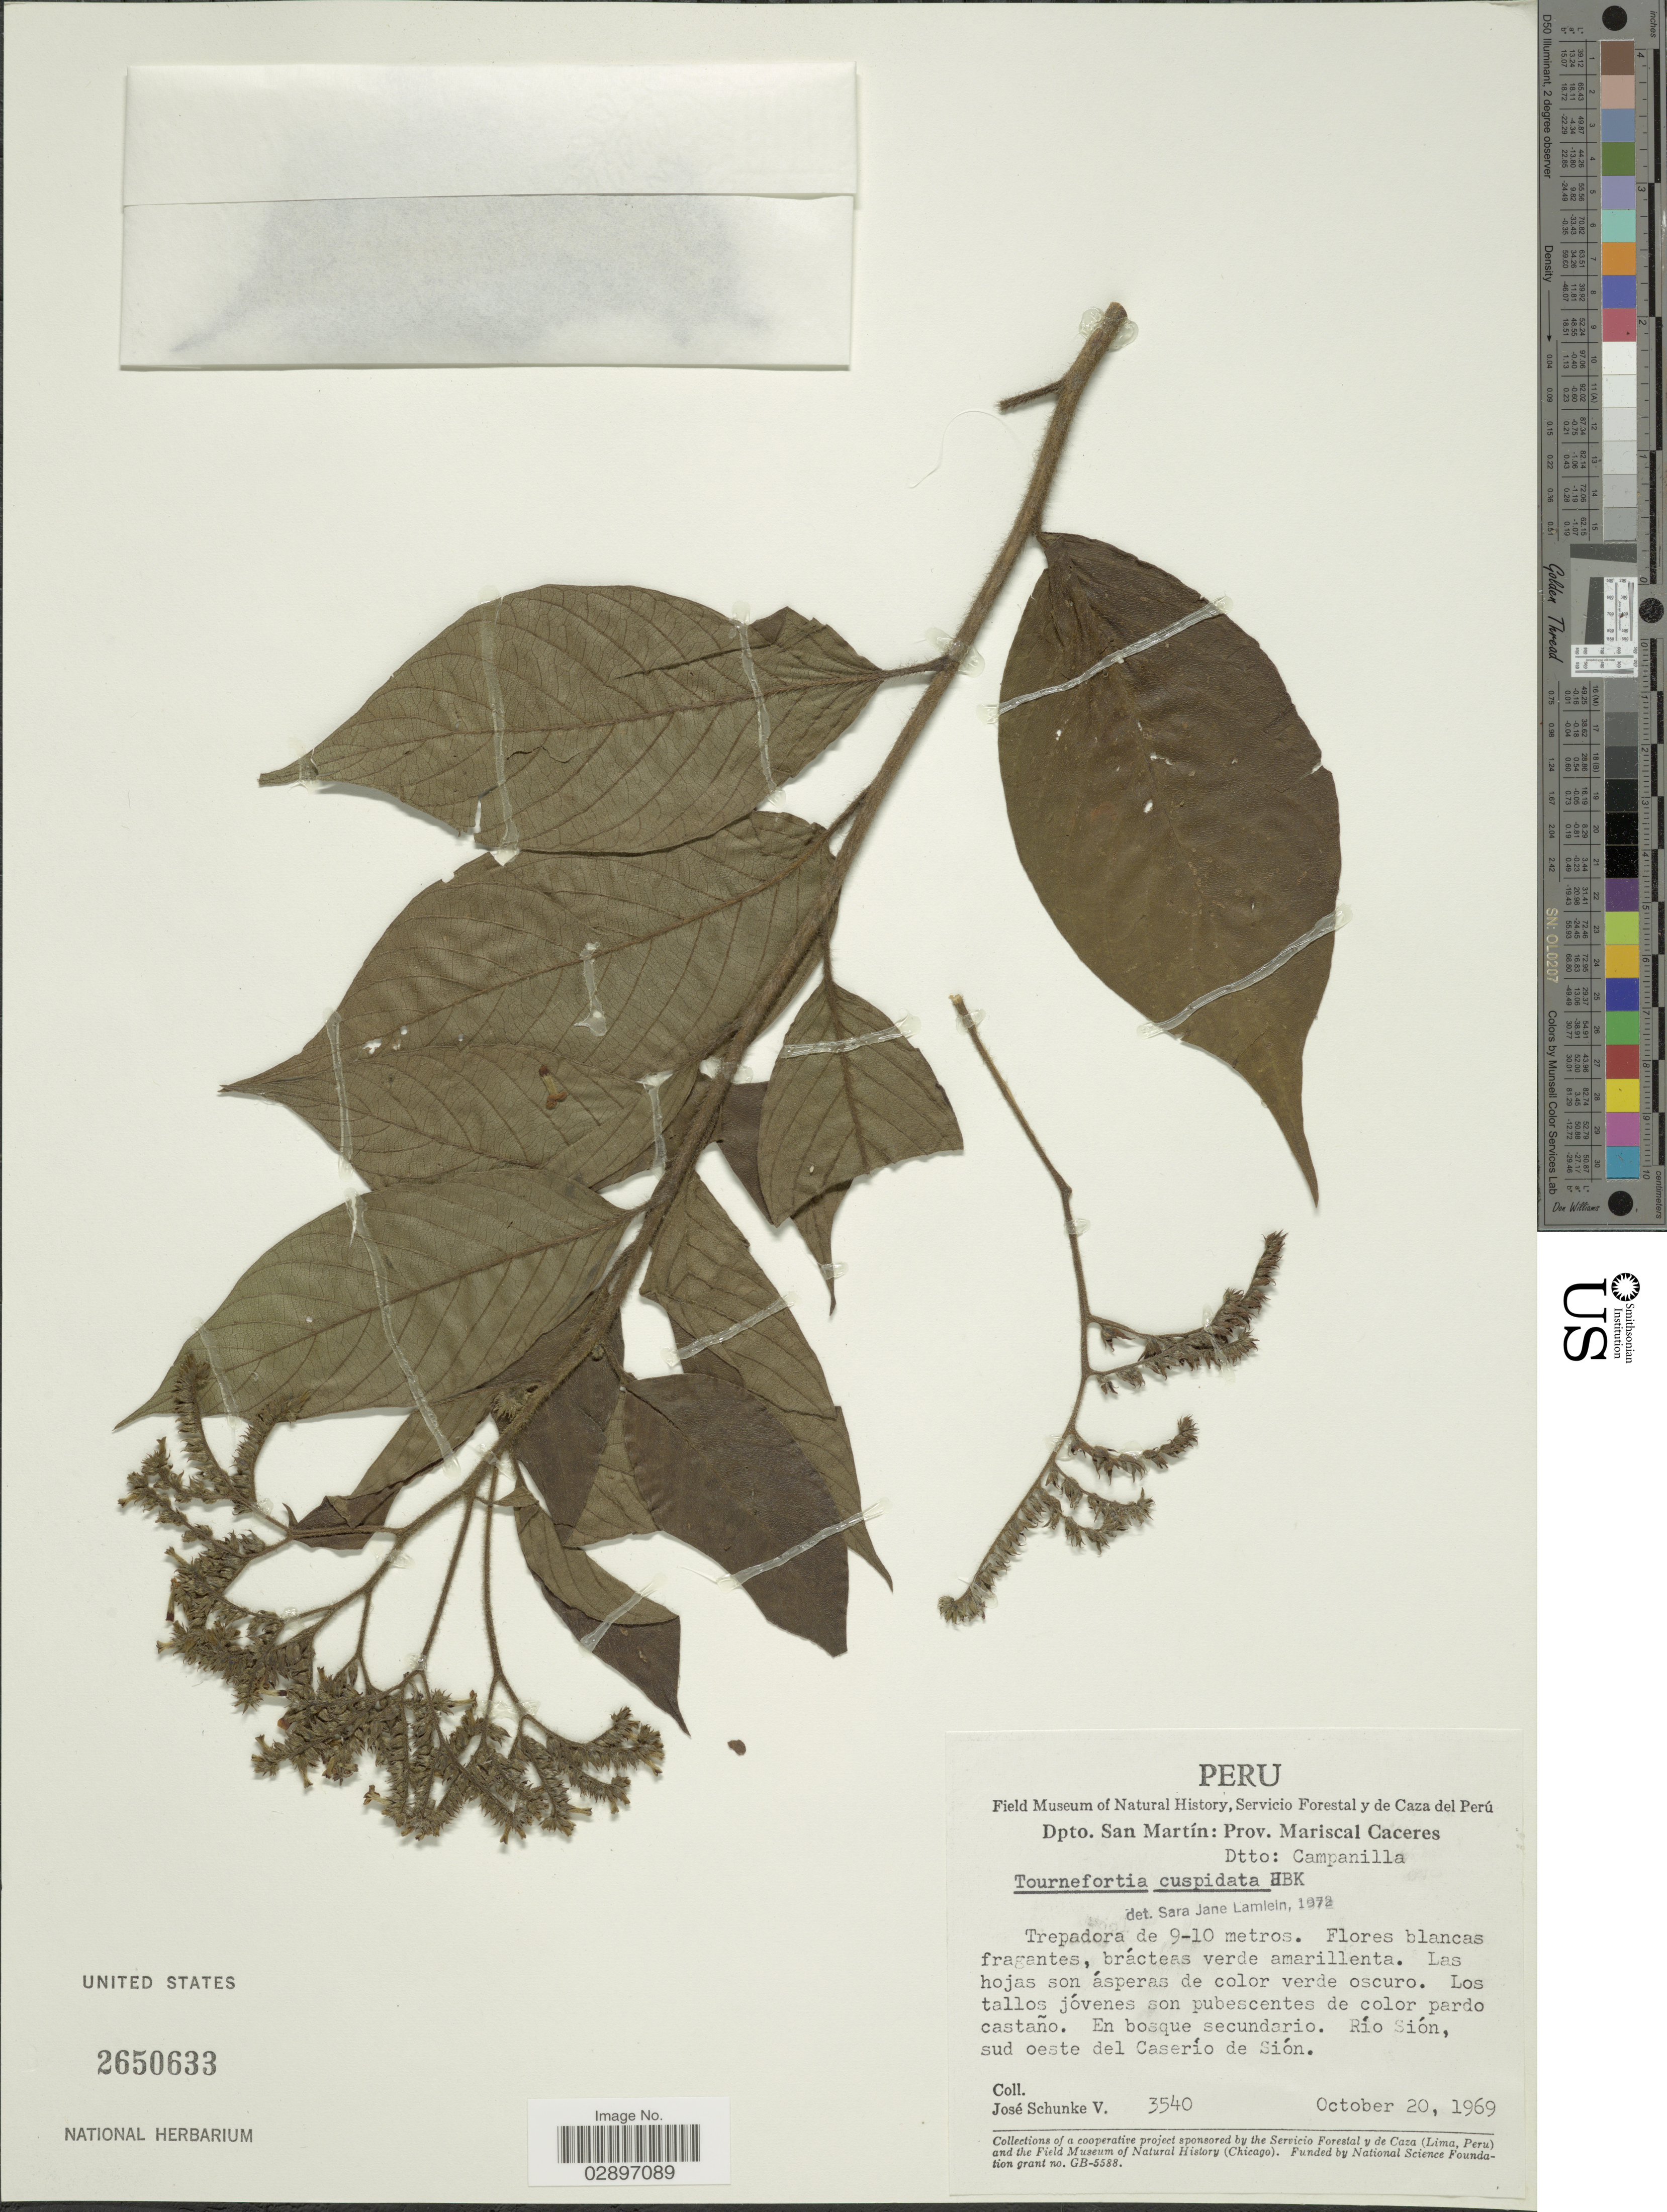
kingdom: Plantae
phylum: Tracheophyta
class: Magnoliopsida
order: Boraginales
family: Heliotropiaceae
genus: Tournefortia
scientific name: Tournefortia cuspidata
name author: Kunth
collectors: J. Schunke Vigo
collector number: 3540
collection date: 1969-10-20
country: Peru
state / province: San Martín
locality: Dpto. San Martín: Prov. Mariscal Caceres. Dtto: Campanilla. En bosque secundario. Río Sión, sud oeste del Caserío de Sión.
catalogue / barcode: US 2650633